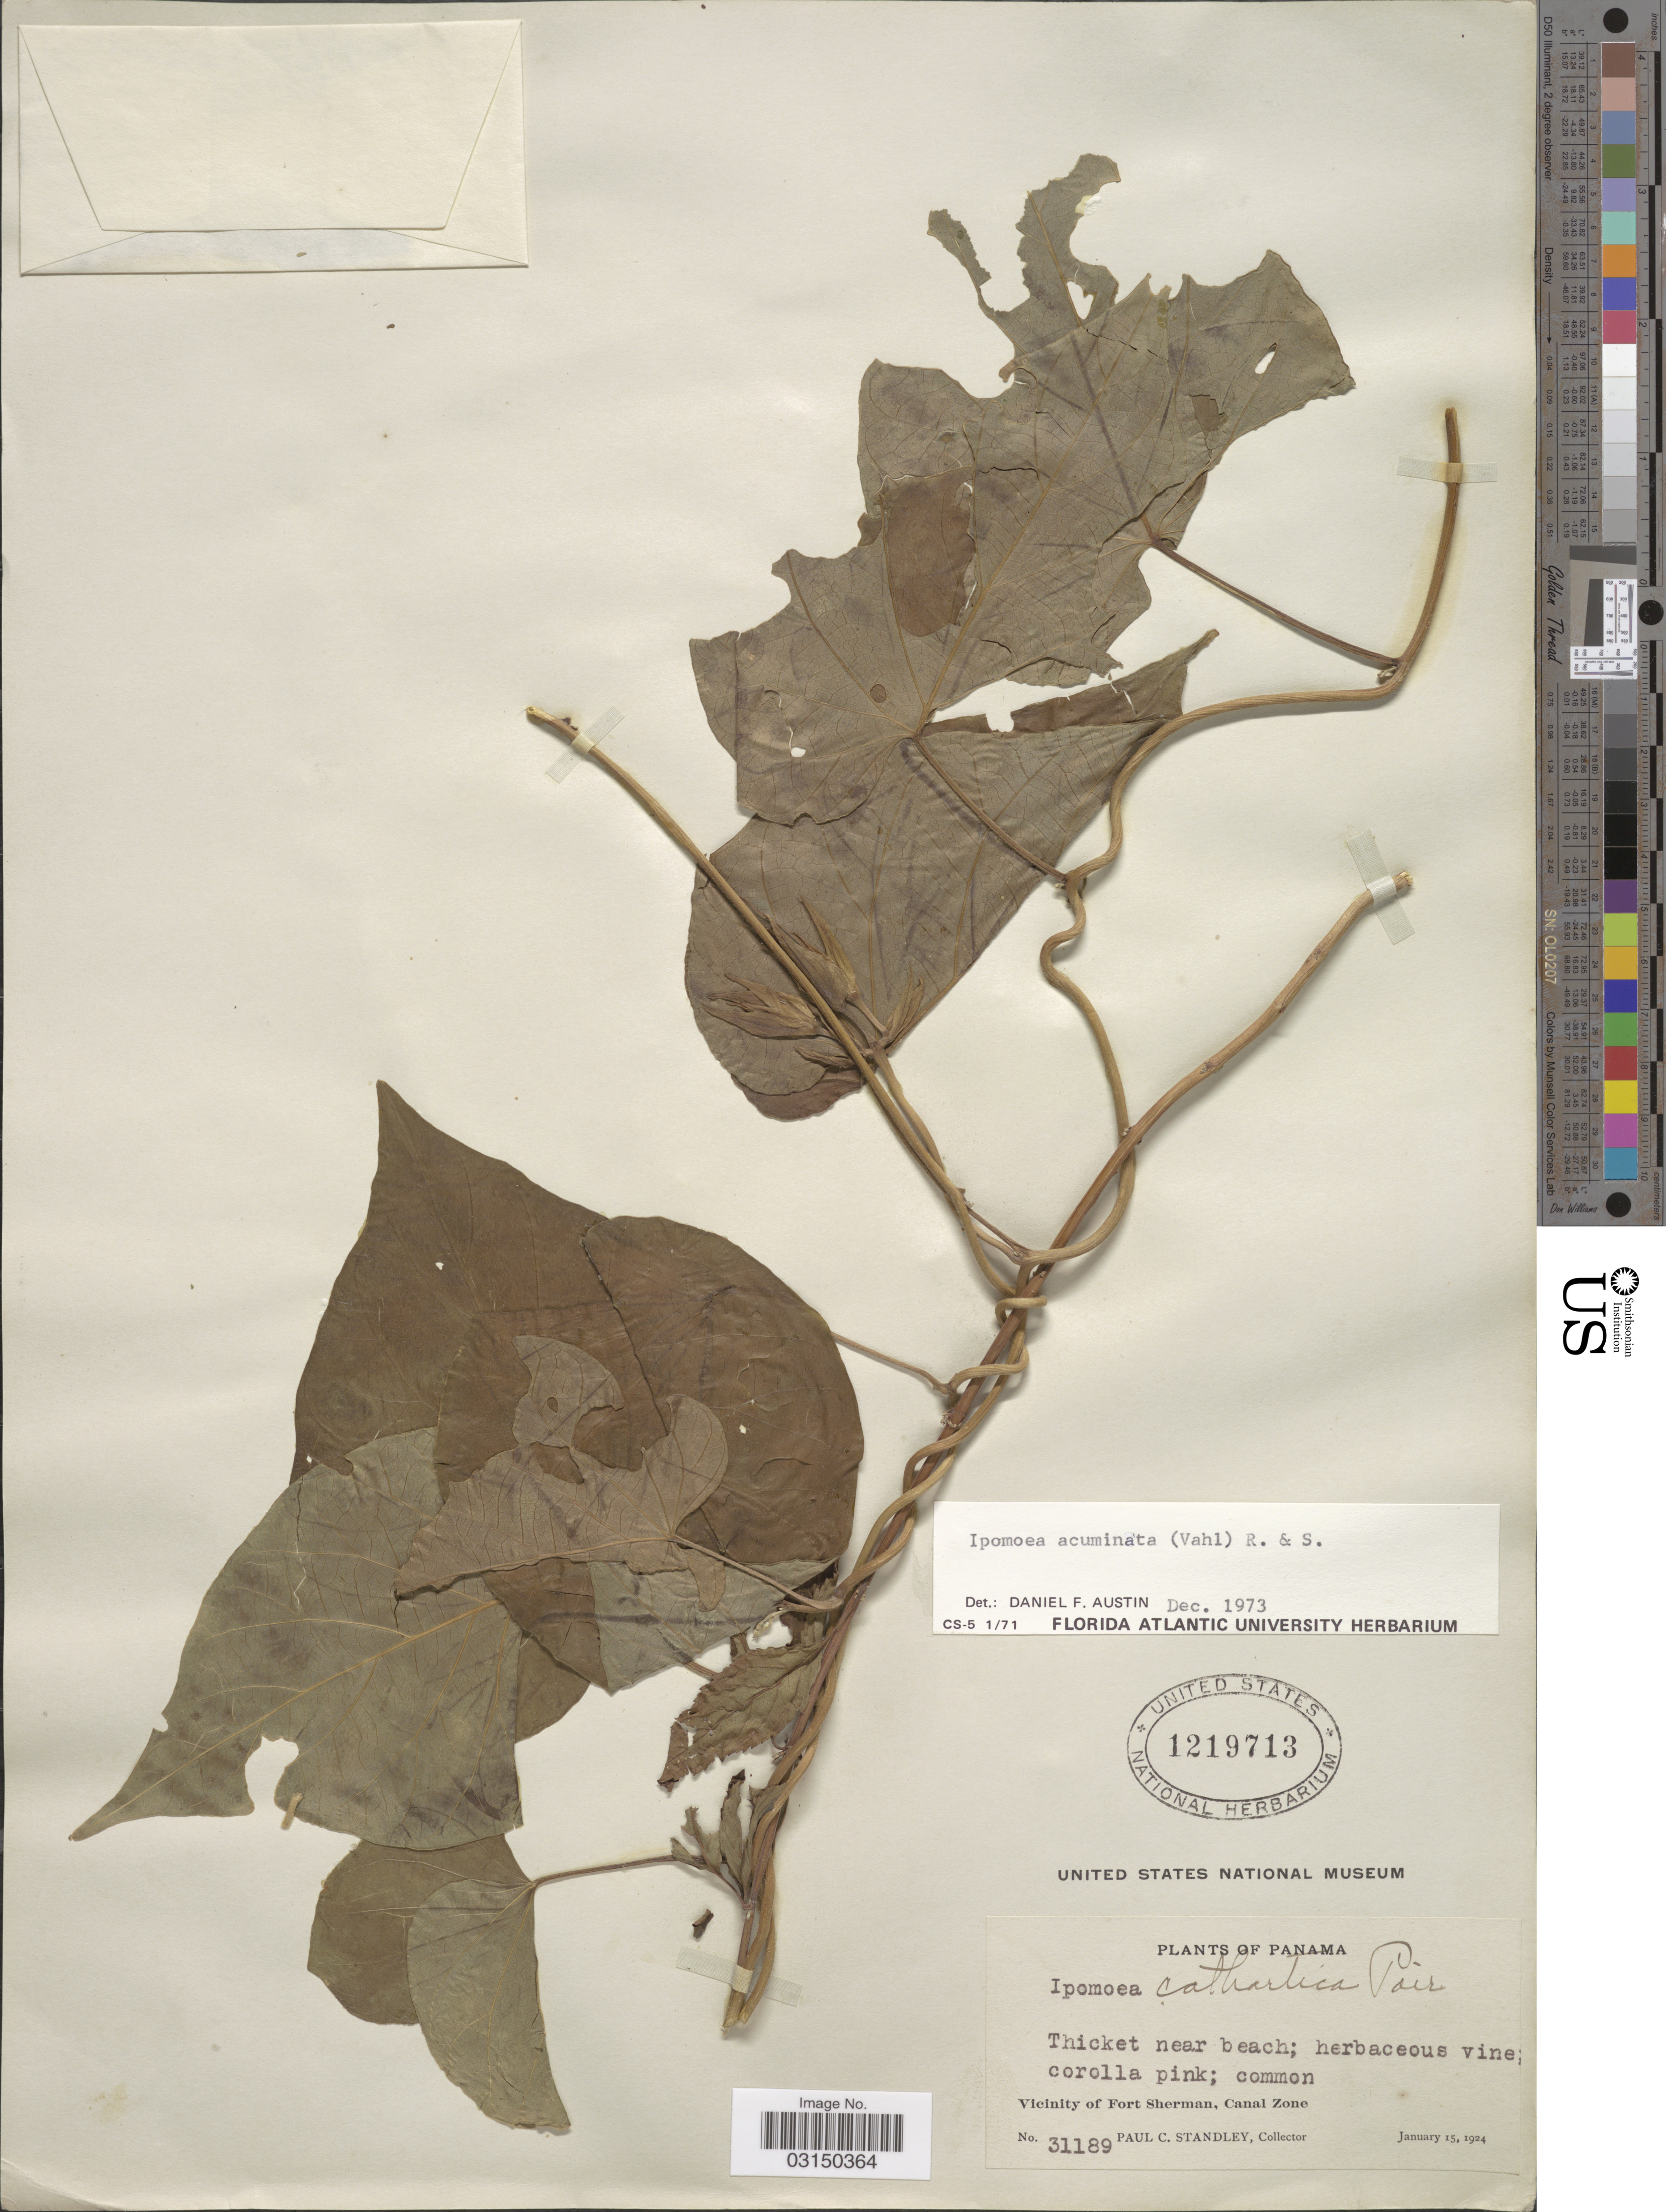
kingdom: Plantae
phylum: Tracheophyta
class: Magnoliopsida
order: Solanales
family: Convolvulaceae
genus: Ipomoea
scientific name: Ipomoea indica (Burm.) Merr. var. indica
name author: (Burm.) Merr.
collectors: P. C. Standley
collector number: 31189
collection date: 1924-01-15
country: Panama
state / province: Colón / Panamá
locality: Vicinity of Fort Sherman, Canal Zone.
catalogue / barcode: US 1219713